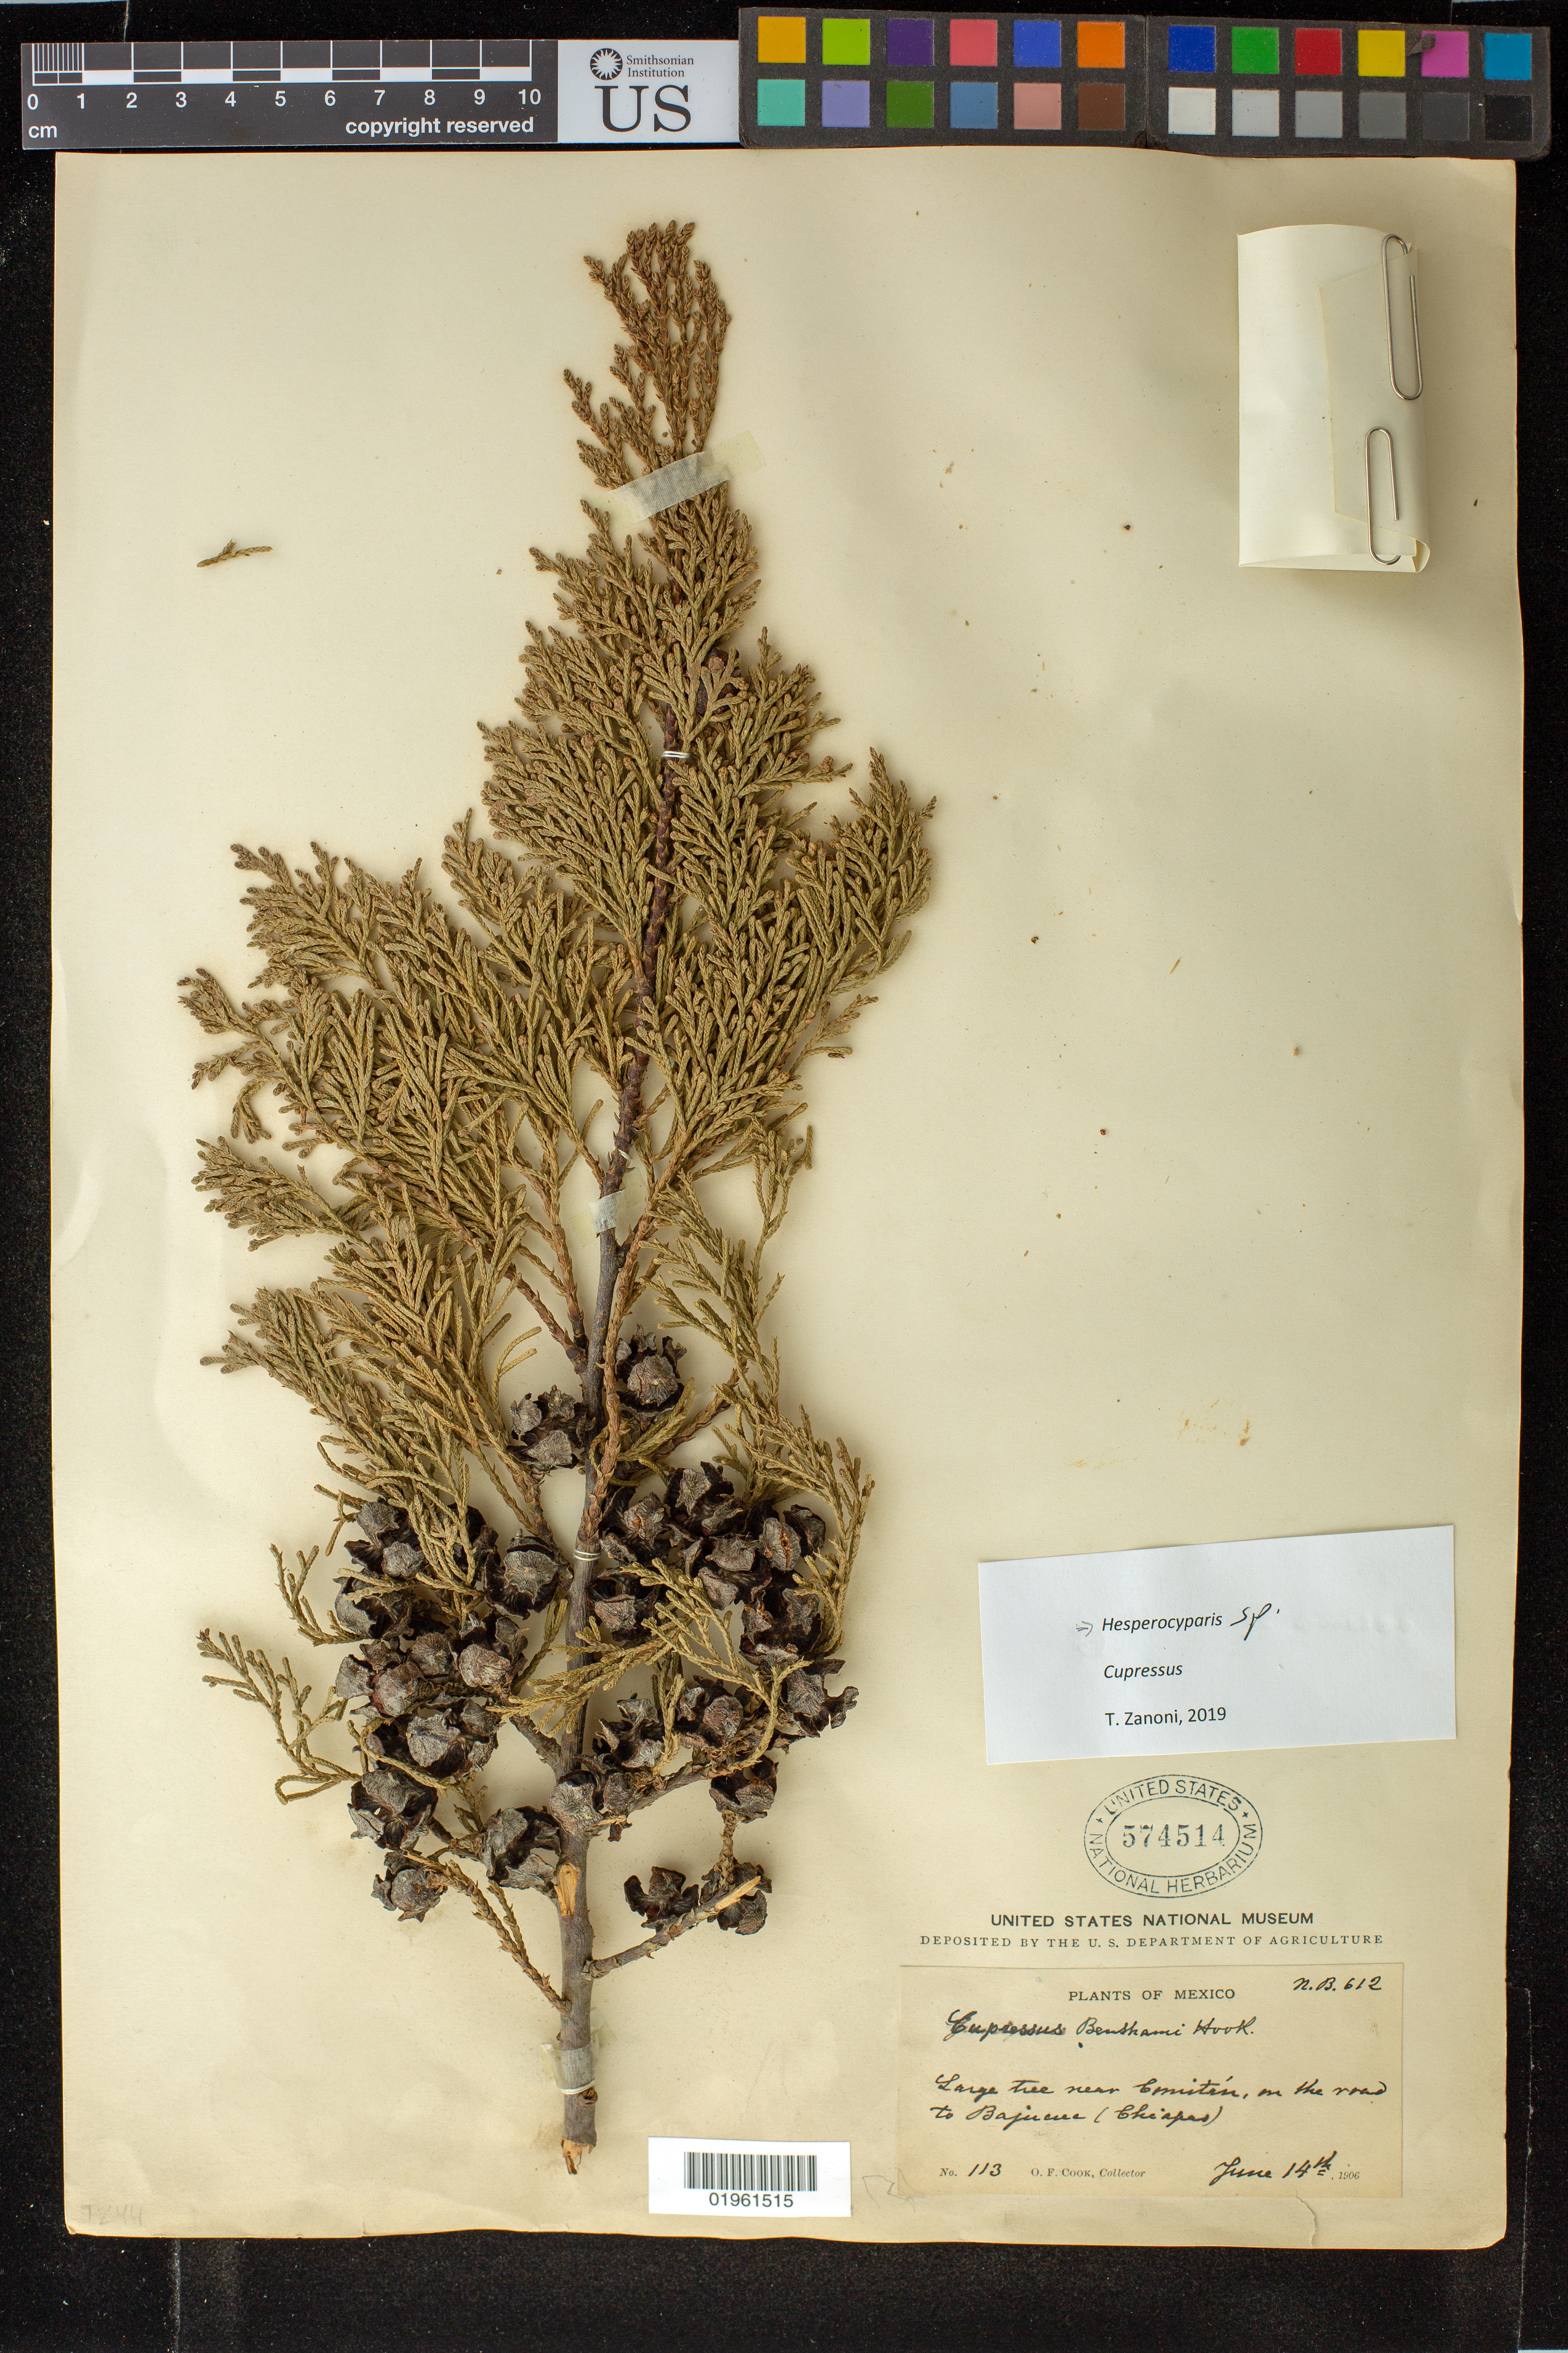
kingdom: Plantae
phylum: Tracheophyta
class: Pinopsida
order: Pinales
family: Cupressaceae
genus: Hesperocyparis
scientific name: Hesperocyparis sp.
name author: Bartel & R.A. Price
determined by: Zanoni, T. A., (NY), New York Botanical Garden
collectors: O. F. Cook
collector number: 113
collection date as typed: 14 Jun 1906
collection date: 1906-06-14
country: Mexico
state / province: Chiapas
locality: On the road from Comitán to Bajucuc (Chiapas).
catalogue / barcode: US 574514